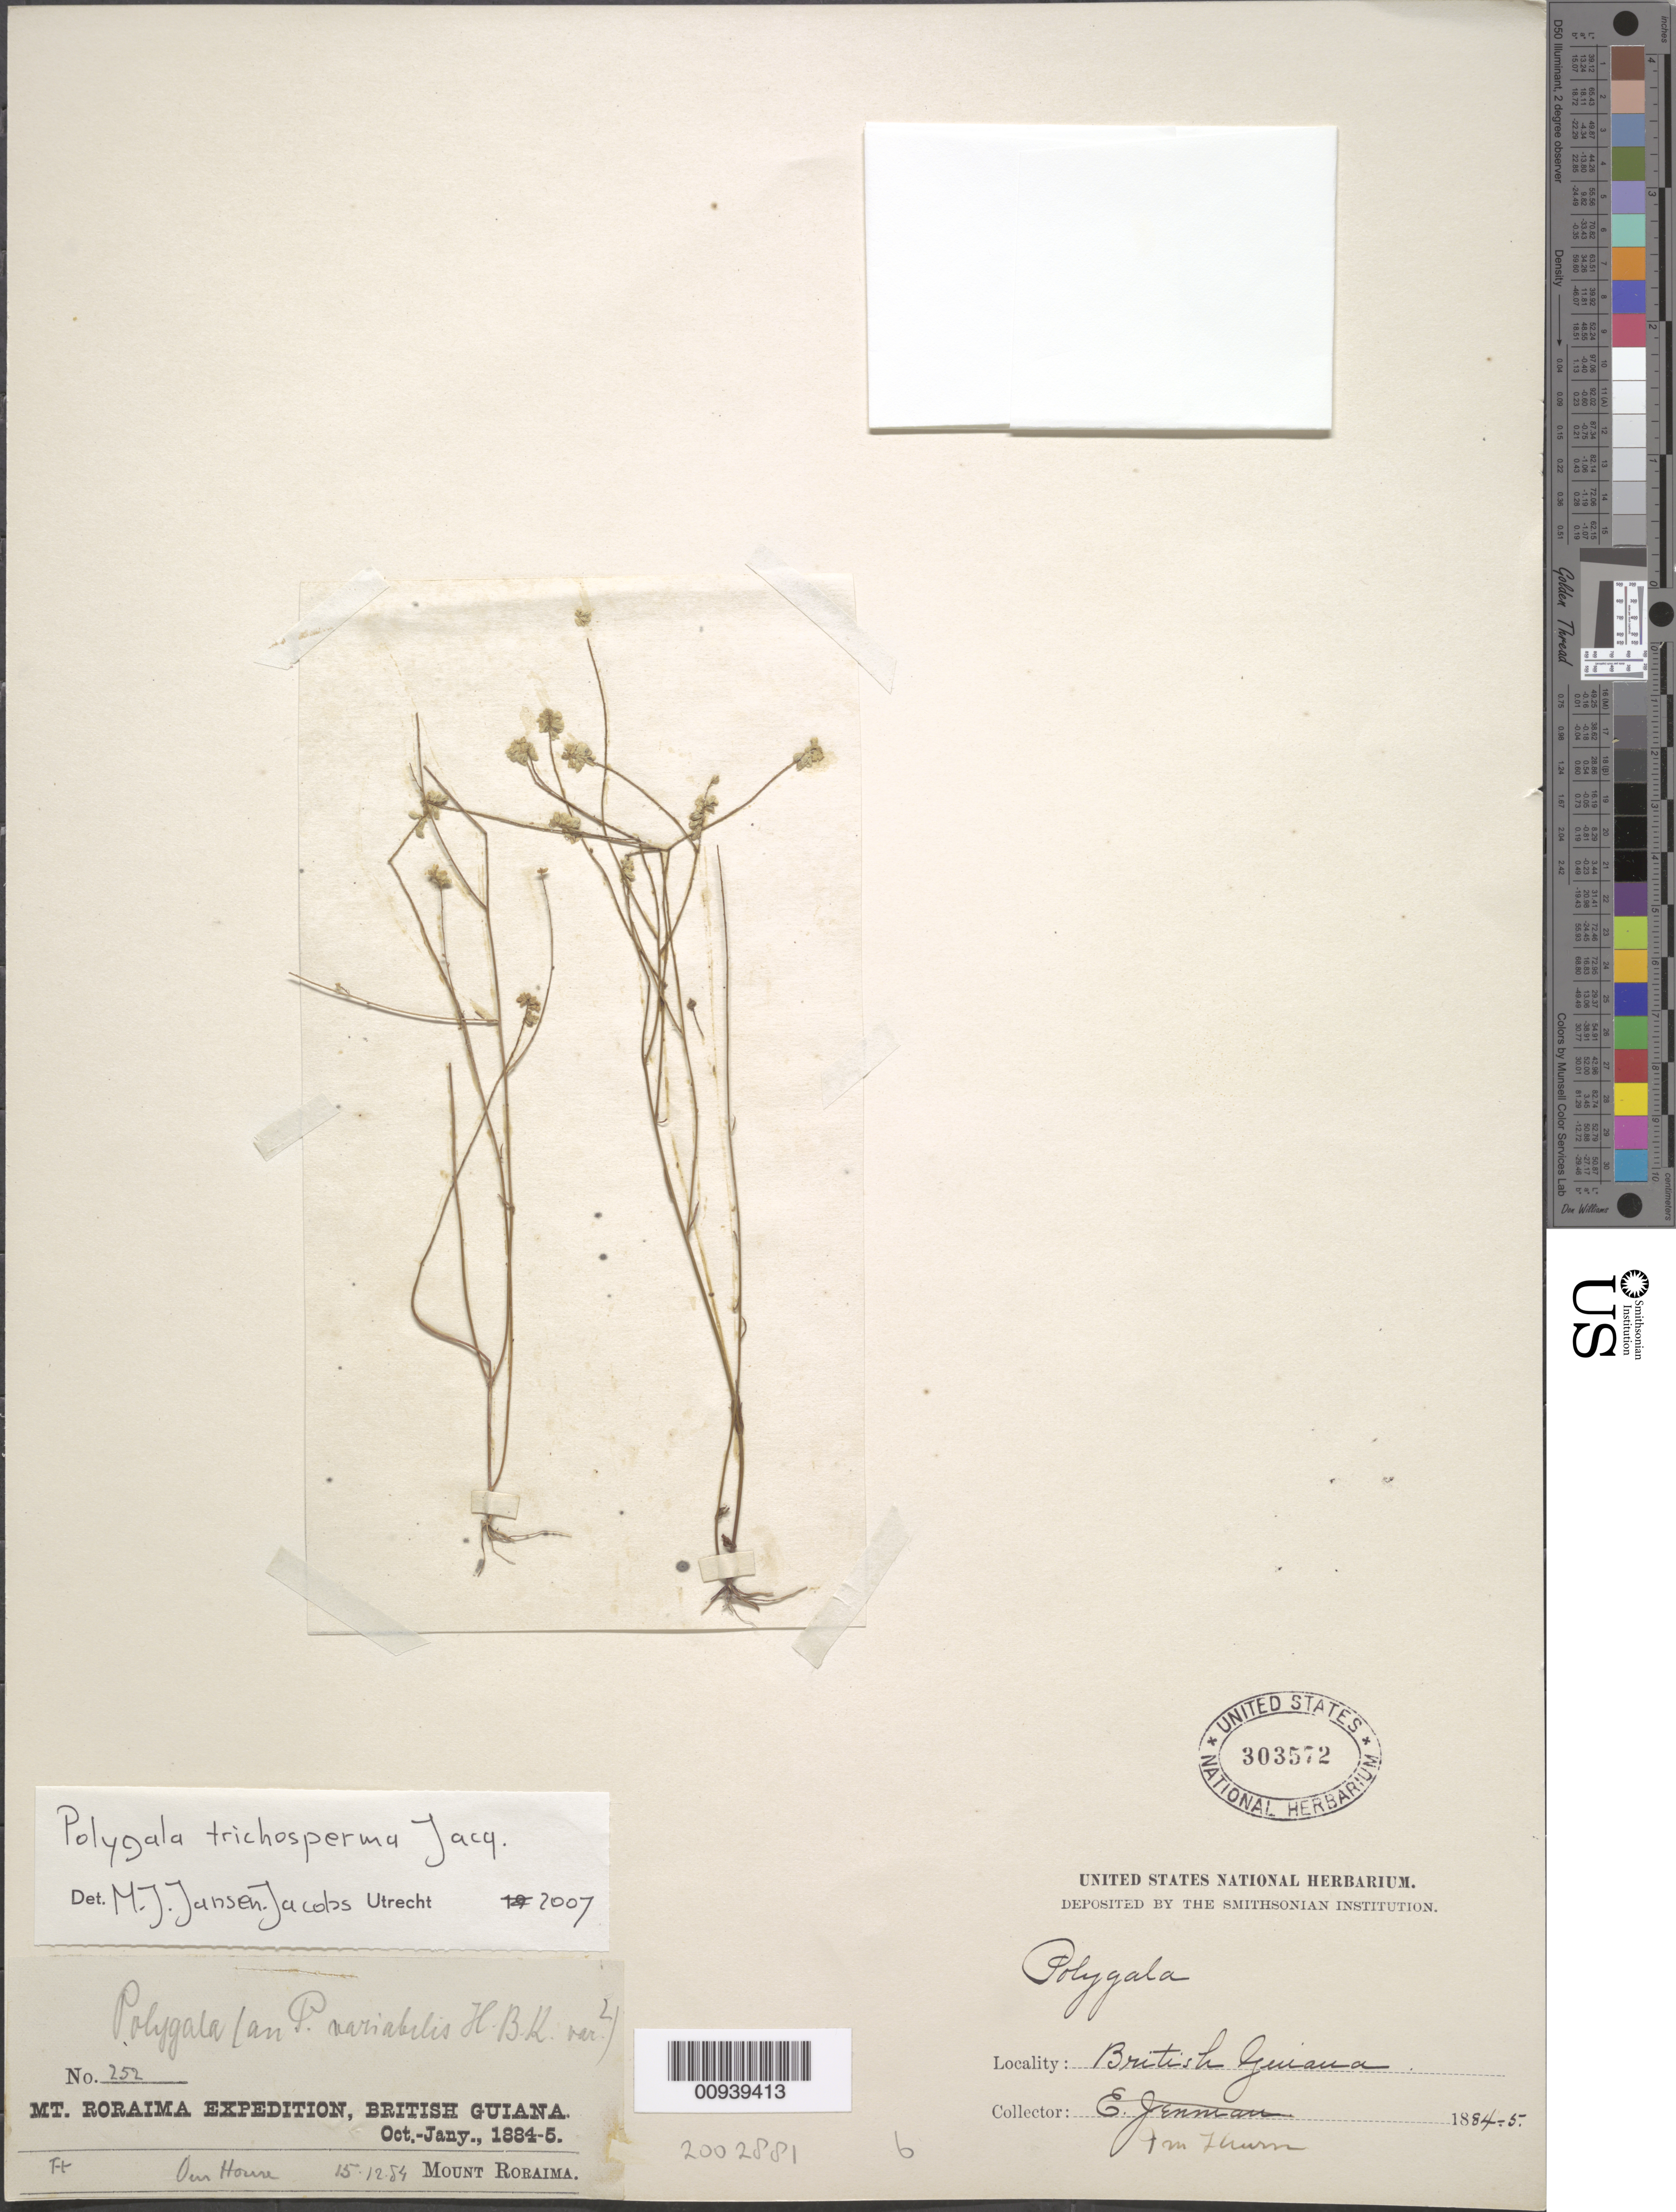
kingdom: Plantae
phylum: Tracheophyta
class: Magnoliopsida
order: Fabales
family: Polygalaceae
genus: Polygala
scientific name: Polygala trichosperma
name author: L.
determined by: Jansen-Jacobs, M. J., (U), Nationaal Herbarium Nederland, Utrecht University branch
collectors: E. F. im Thurn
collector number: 252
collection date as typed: October 1884 to January 1885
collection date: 1884-10/1885-01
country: Guyana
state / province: Cuyuni-Mazaruni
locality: Mt. Roraima, "Our House"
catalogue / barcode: US 303572